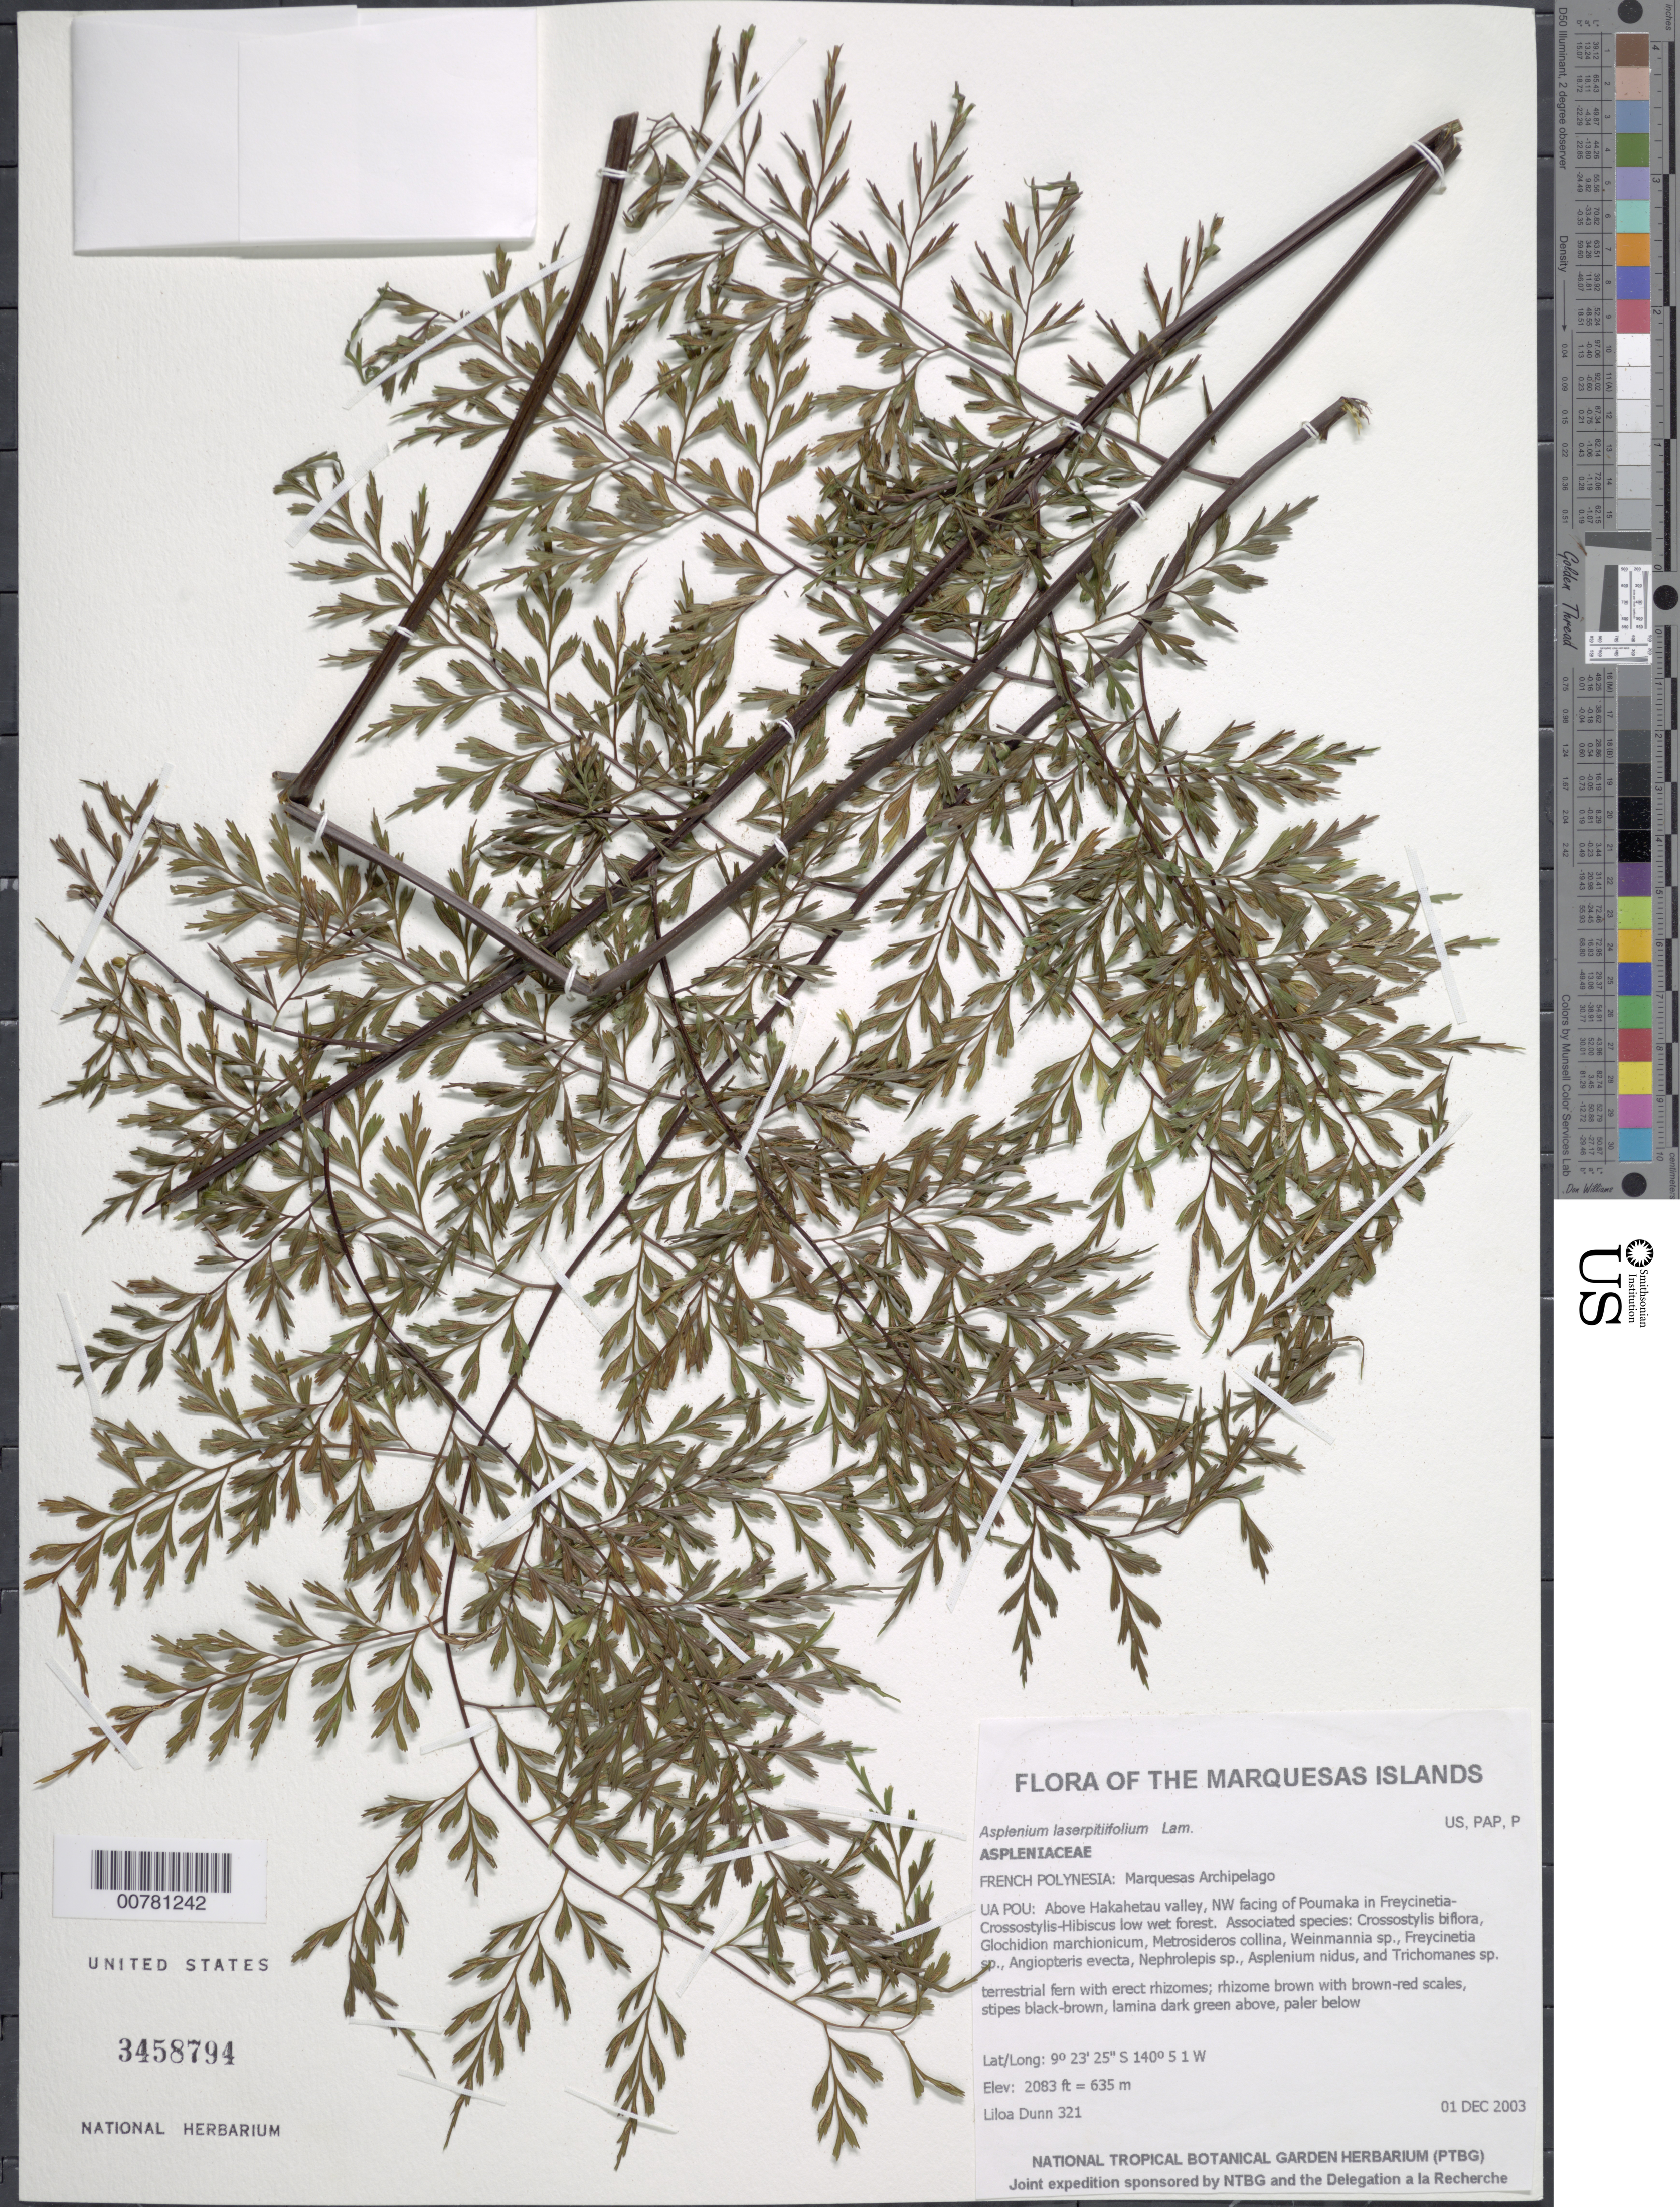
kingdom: Plantae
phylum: Tracheophyta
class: Polypodiopsida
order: Polypodiales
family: Aspleniaceae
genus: Asplenium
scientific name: Asplenium laserpitiifolium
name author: Lam.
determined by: Lorence, David H., (PTBG), National Tropical Botanical Garden (UNITED STATES)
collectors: L. Dunn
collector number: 321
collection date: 2003-12-01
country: French Polynesia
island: Ua Pou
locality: Above Hakahetau valley, NW facing of Poumaka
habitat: Freycinetia-Crossostylis-Hibiscus low wet forest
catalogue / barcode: US 3458794